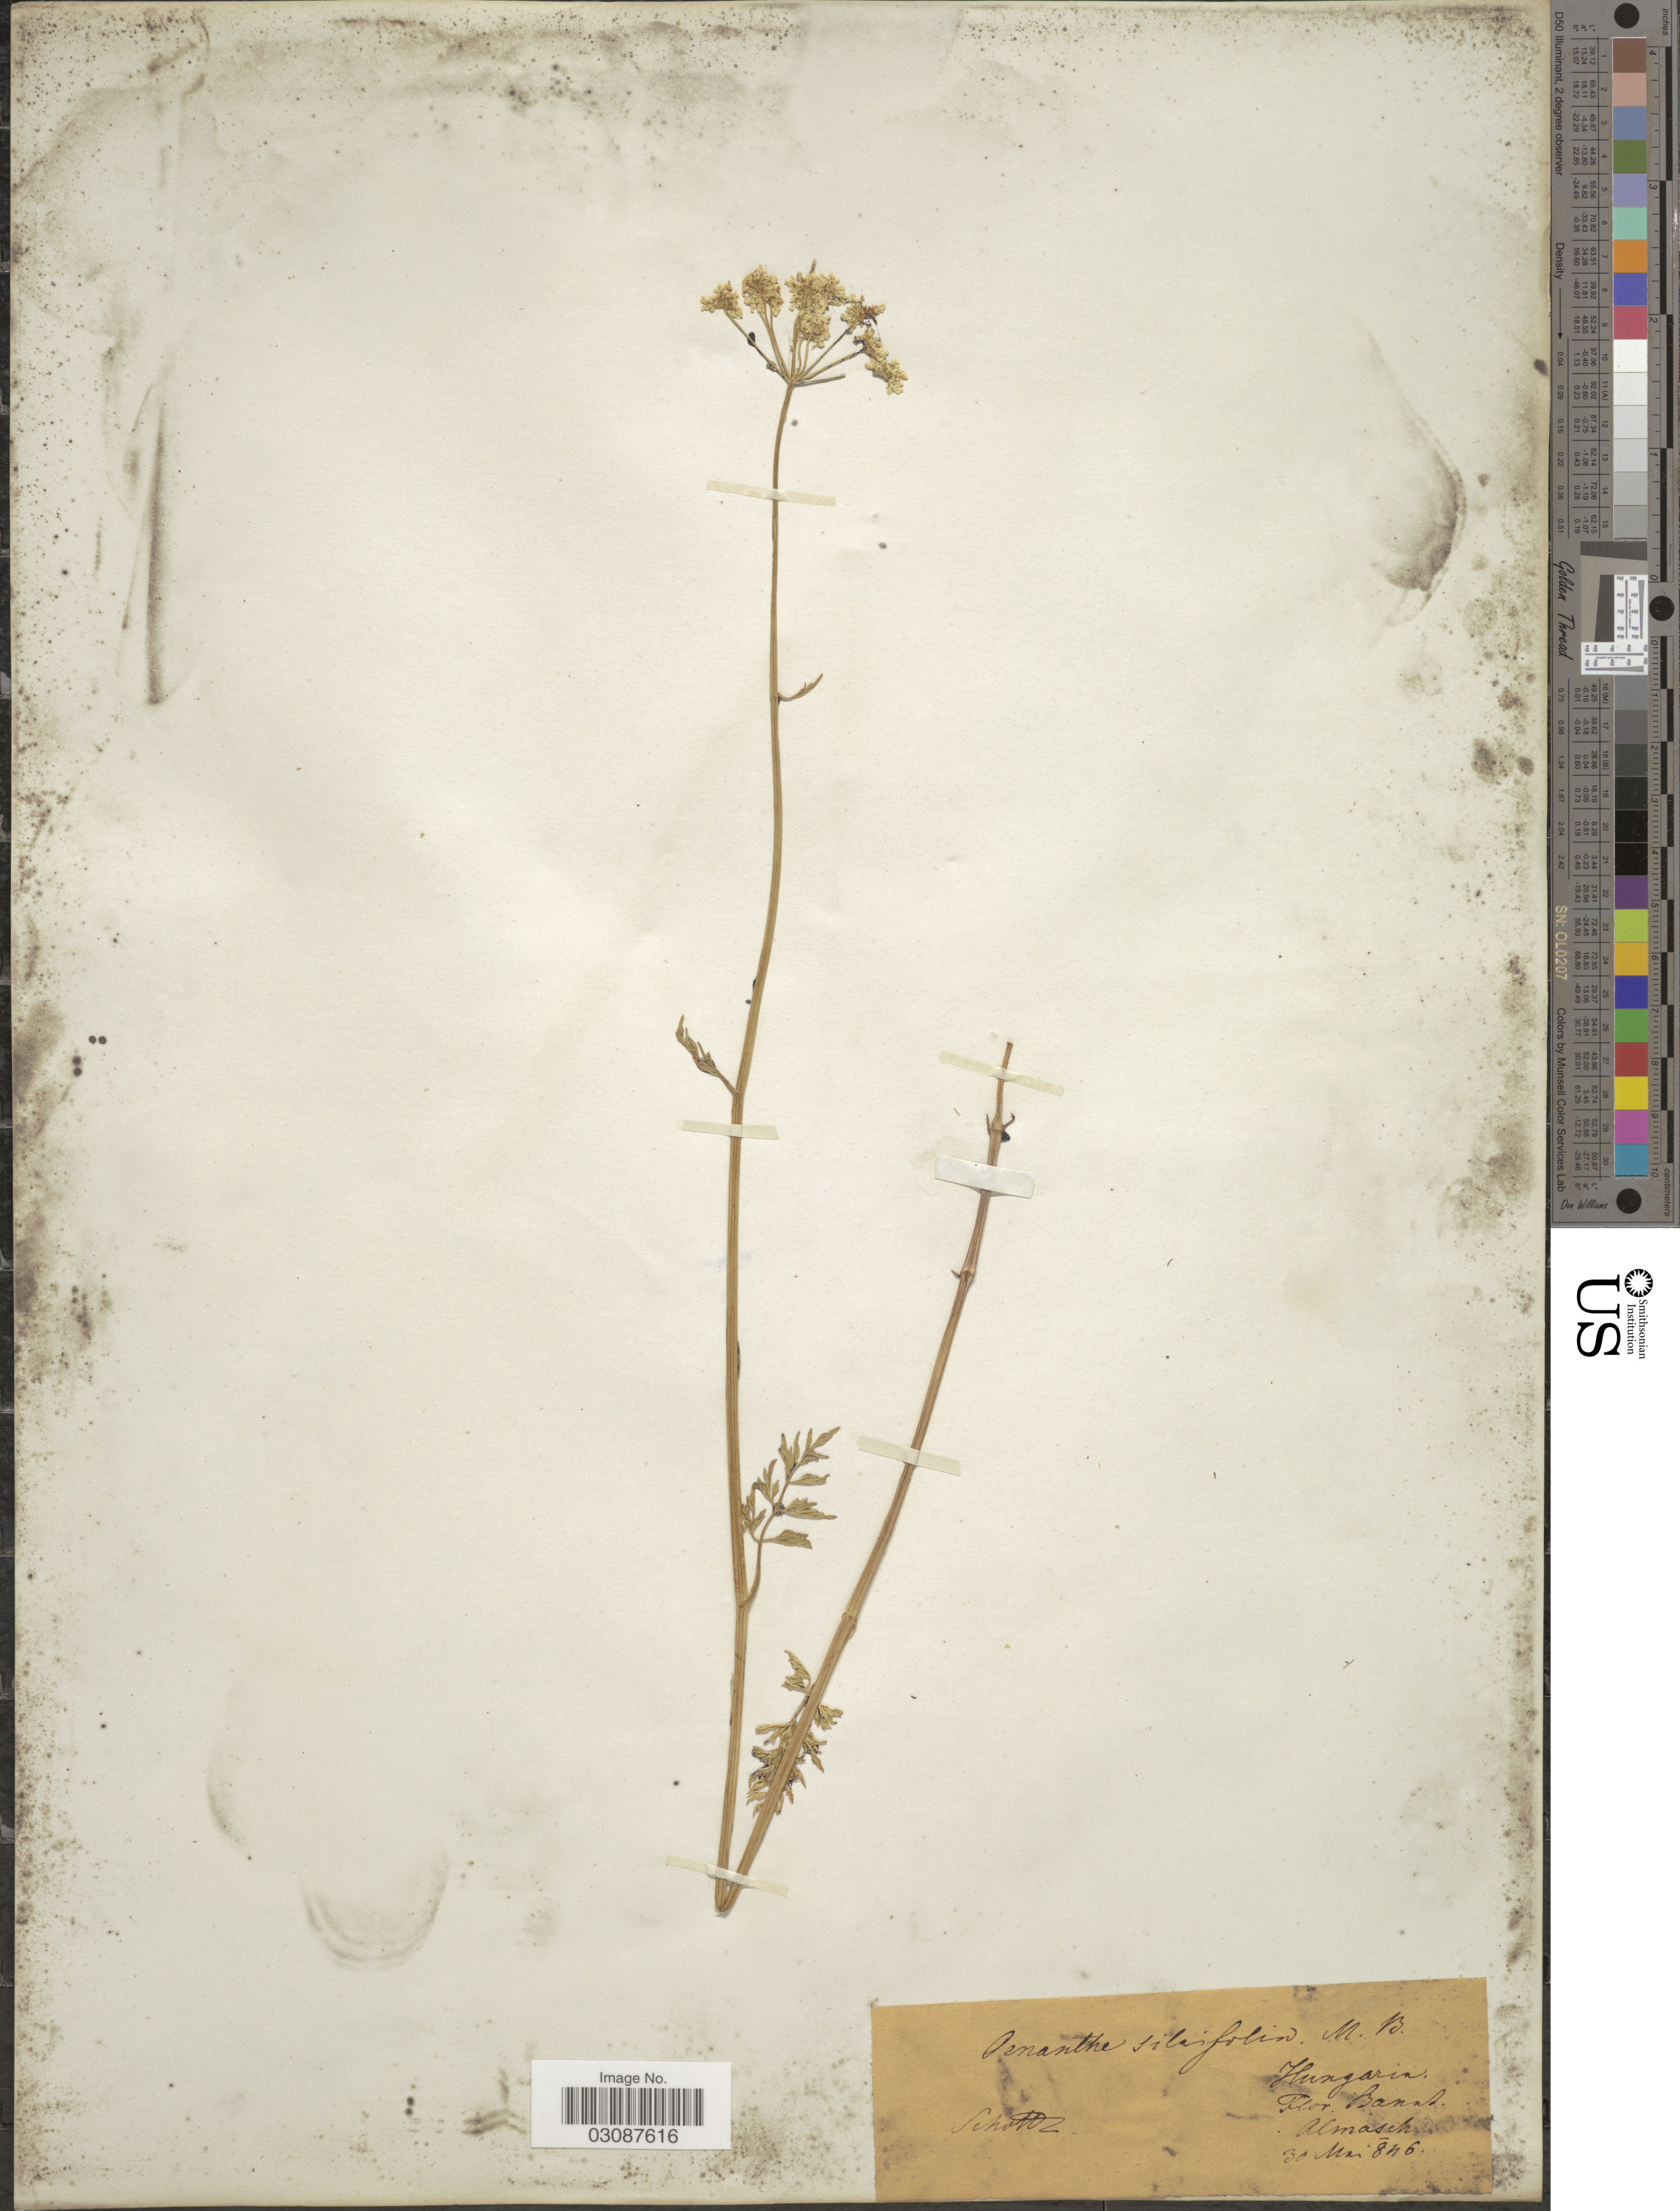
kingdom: Plantae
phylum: Tracheophyta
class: Magnoliopsida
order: Apiales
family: Apiaceae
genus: Oenanthe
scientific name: Oenanthe silaifolia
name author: M. Bieb.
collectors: Schott, --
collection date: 1846-05-30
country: Hungary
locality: Flor. Banat. Almasch.